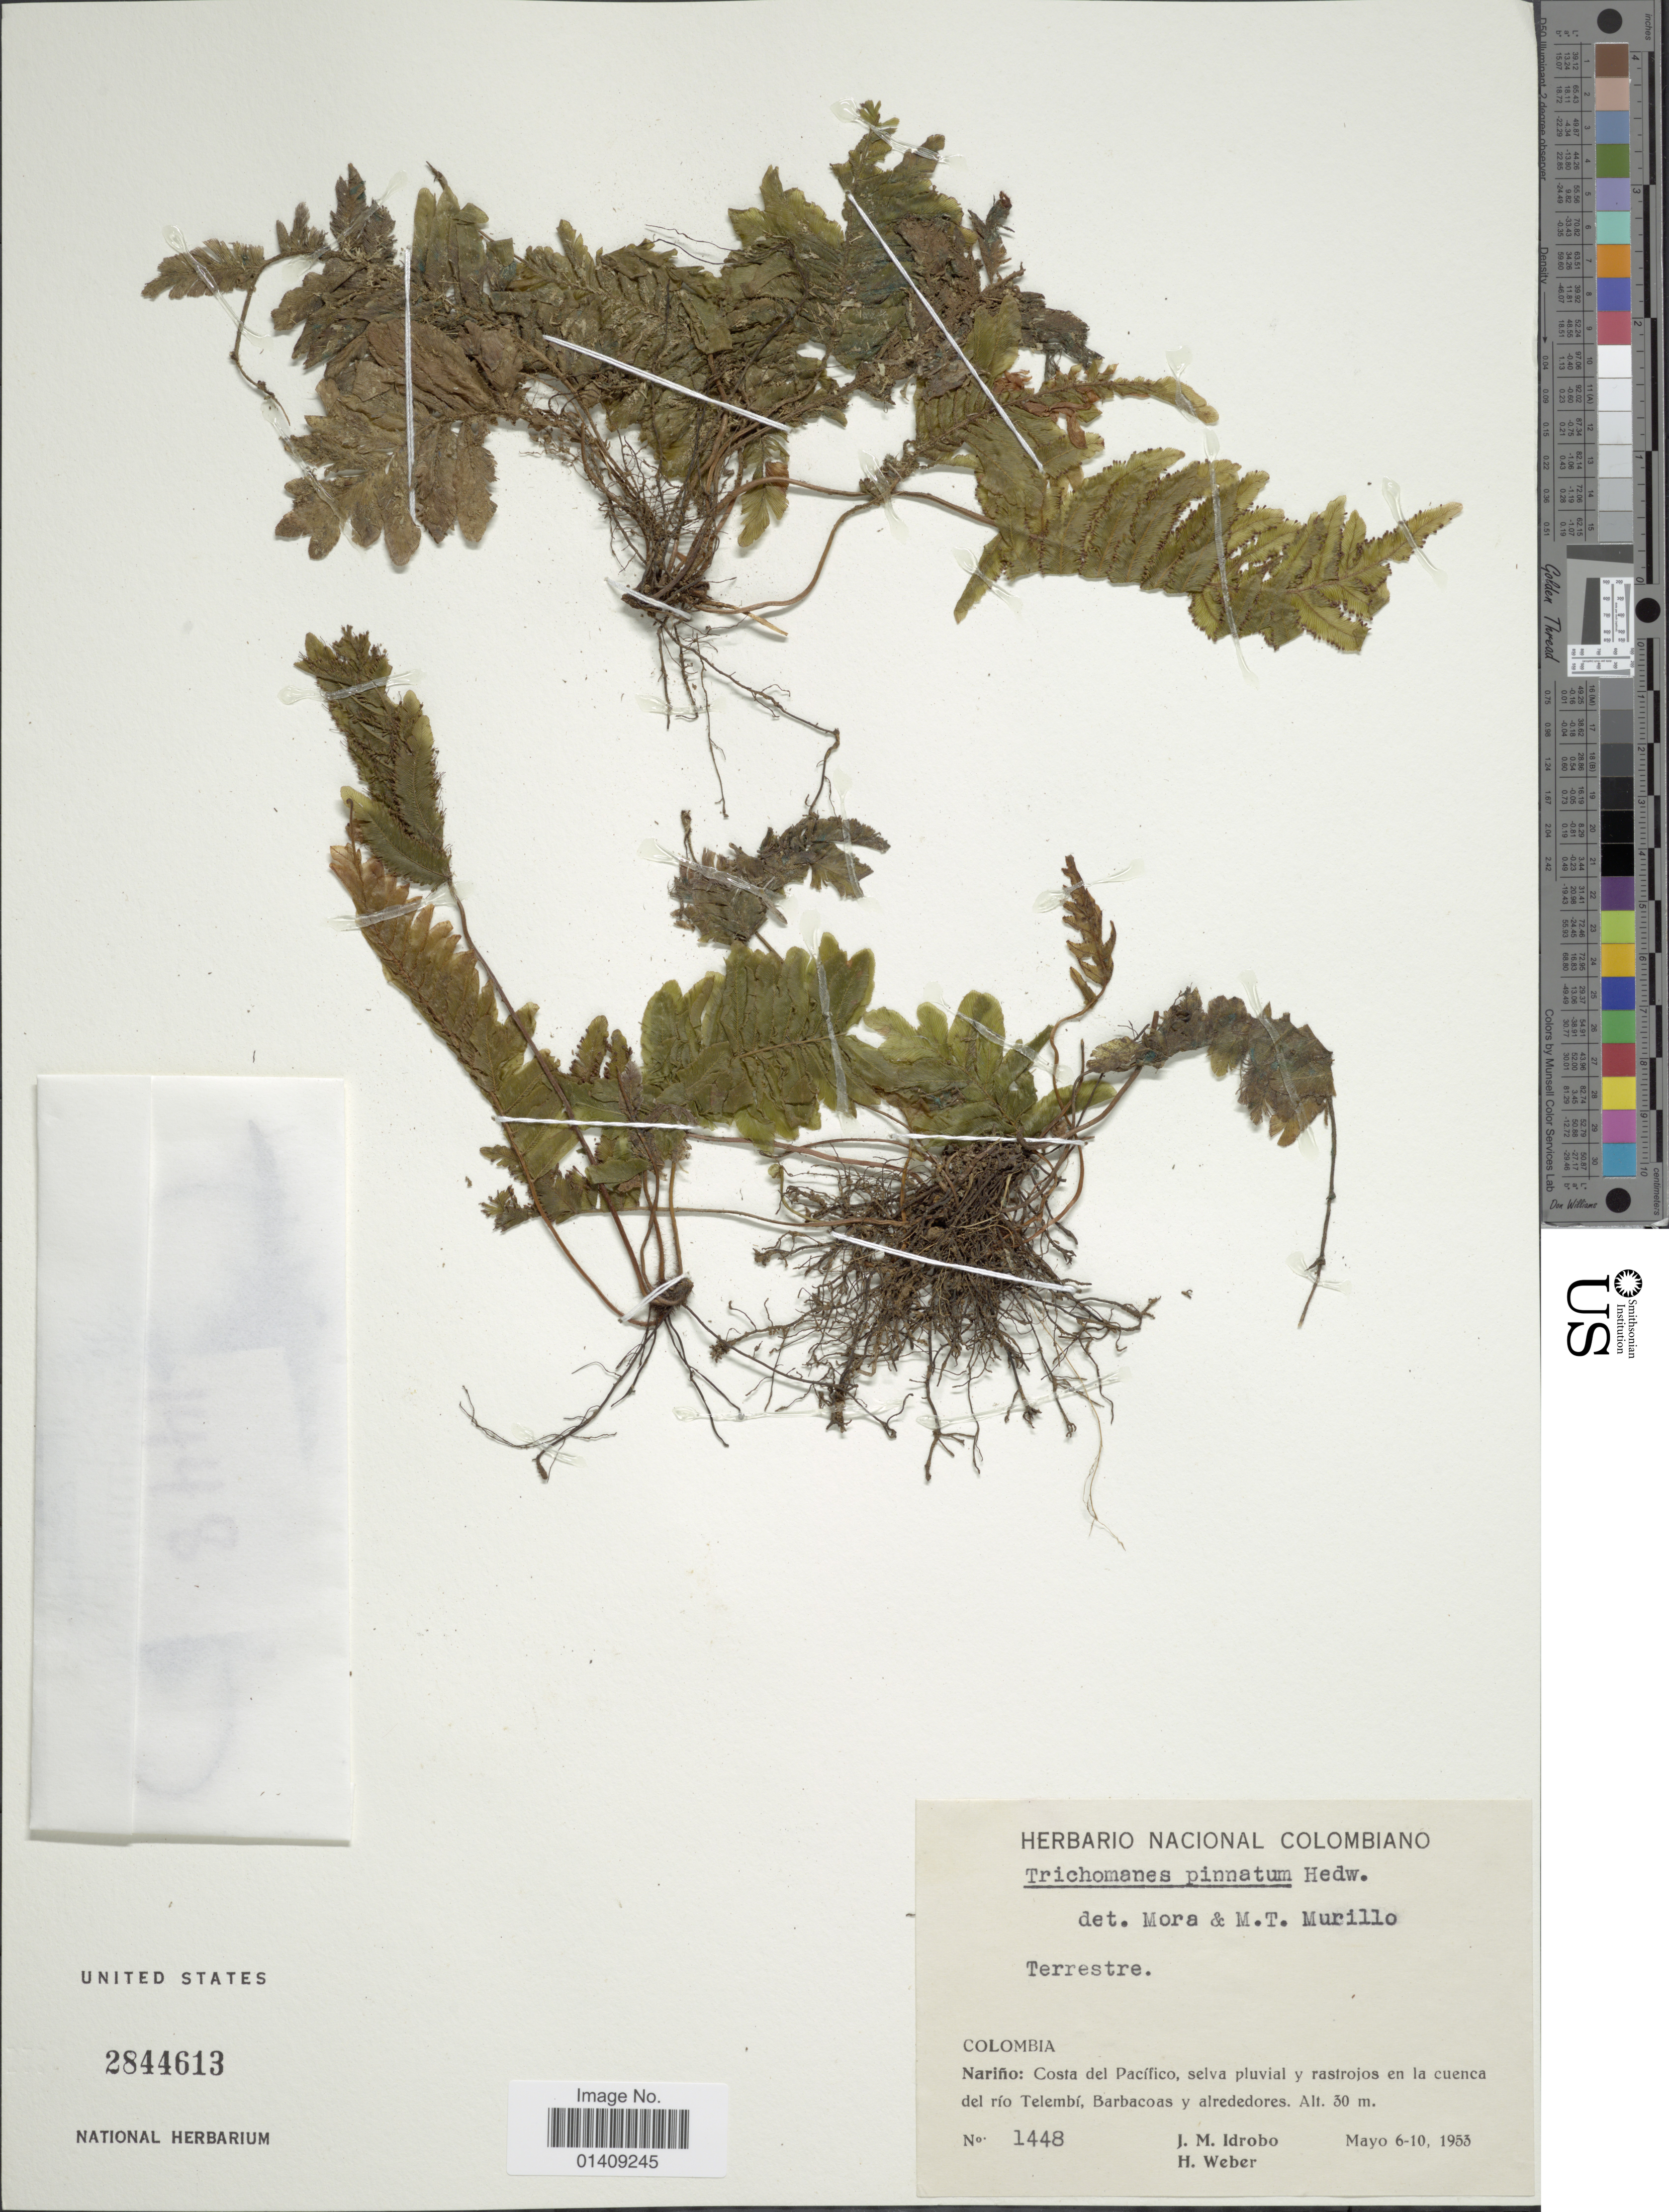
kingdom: Plantae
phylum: Tracheophyta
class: Polypodiopsida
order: Hymenophyllales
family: Hymenophyllaceae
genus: Trichomanes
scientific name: Trichomanes pinnatum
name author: Hedw.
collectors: J. M. Idrobo & H. Weber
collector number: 1448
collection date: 1953-05-06/1953-05-10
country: Colombia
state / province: Nariño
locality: Nariño: Costa del Pacifico selva pluvial y rastrojos en la cuenca del rio Telembi, Barbacoas y alrededores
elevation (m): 30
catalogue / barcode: US 2844613